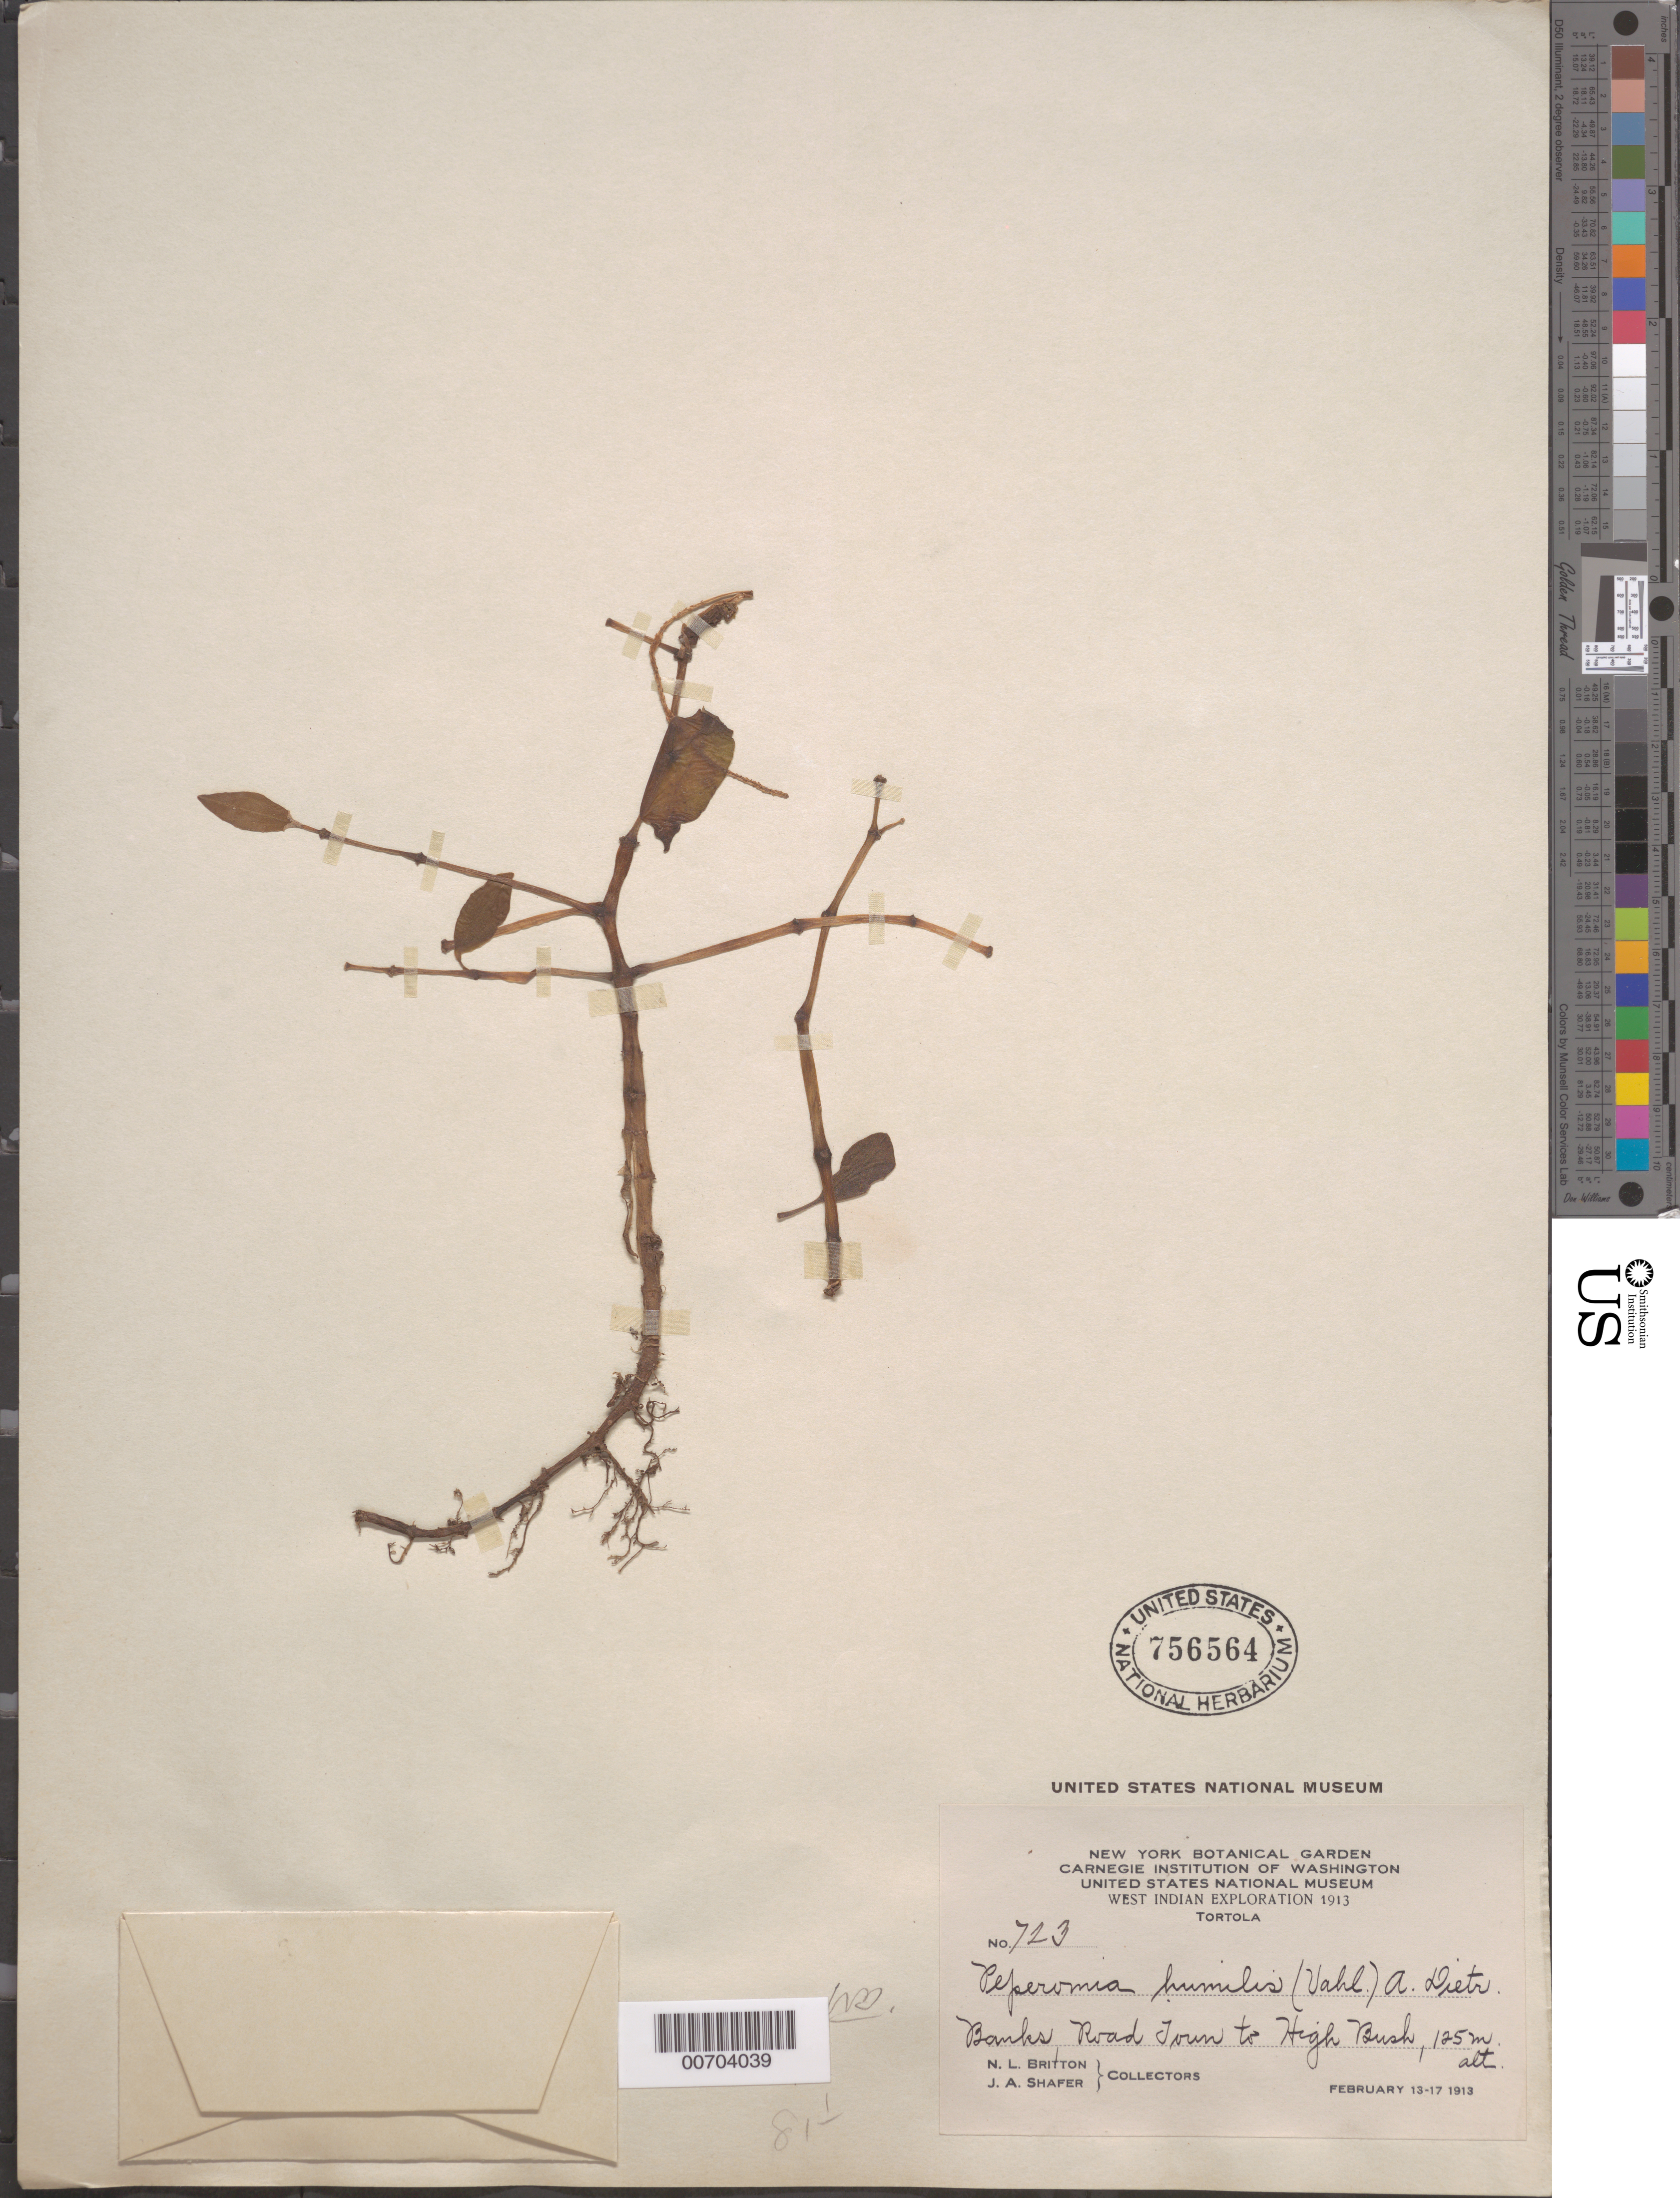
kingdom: Plantae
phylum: Tracheophyta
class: Magnoliopsida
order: Piperales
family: Piperaceae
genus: Peperomia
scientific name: Peperomia humilis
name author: (Vahl) A. Dietr.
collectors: N. Britton & J. A. Shafer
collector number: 723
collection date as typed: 13 Feb 1913 to 17 Feb 1913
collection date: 1913-02-13/1913-02-17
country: British Virgin Islands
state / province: Tortola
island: Tortola Island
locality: Road Town to High Bush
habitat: Banks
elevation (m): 125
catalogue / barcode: US 756564